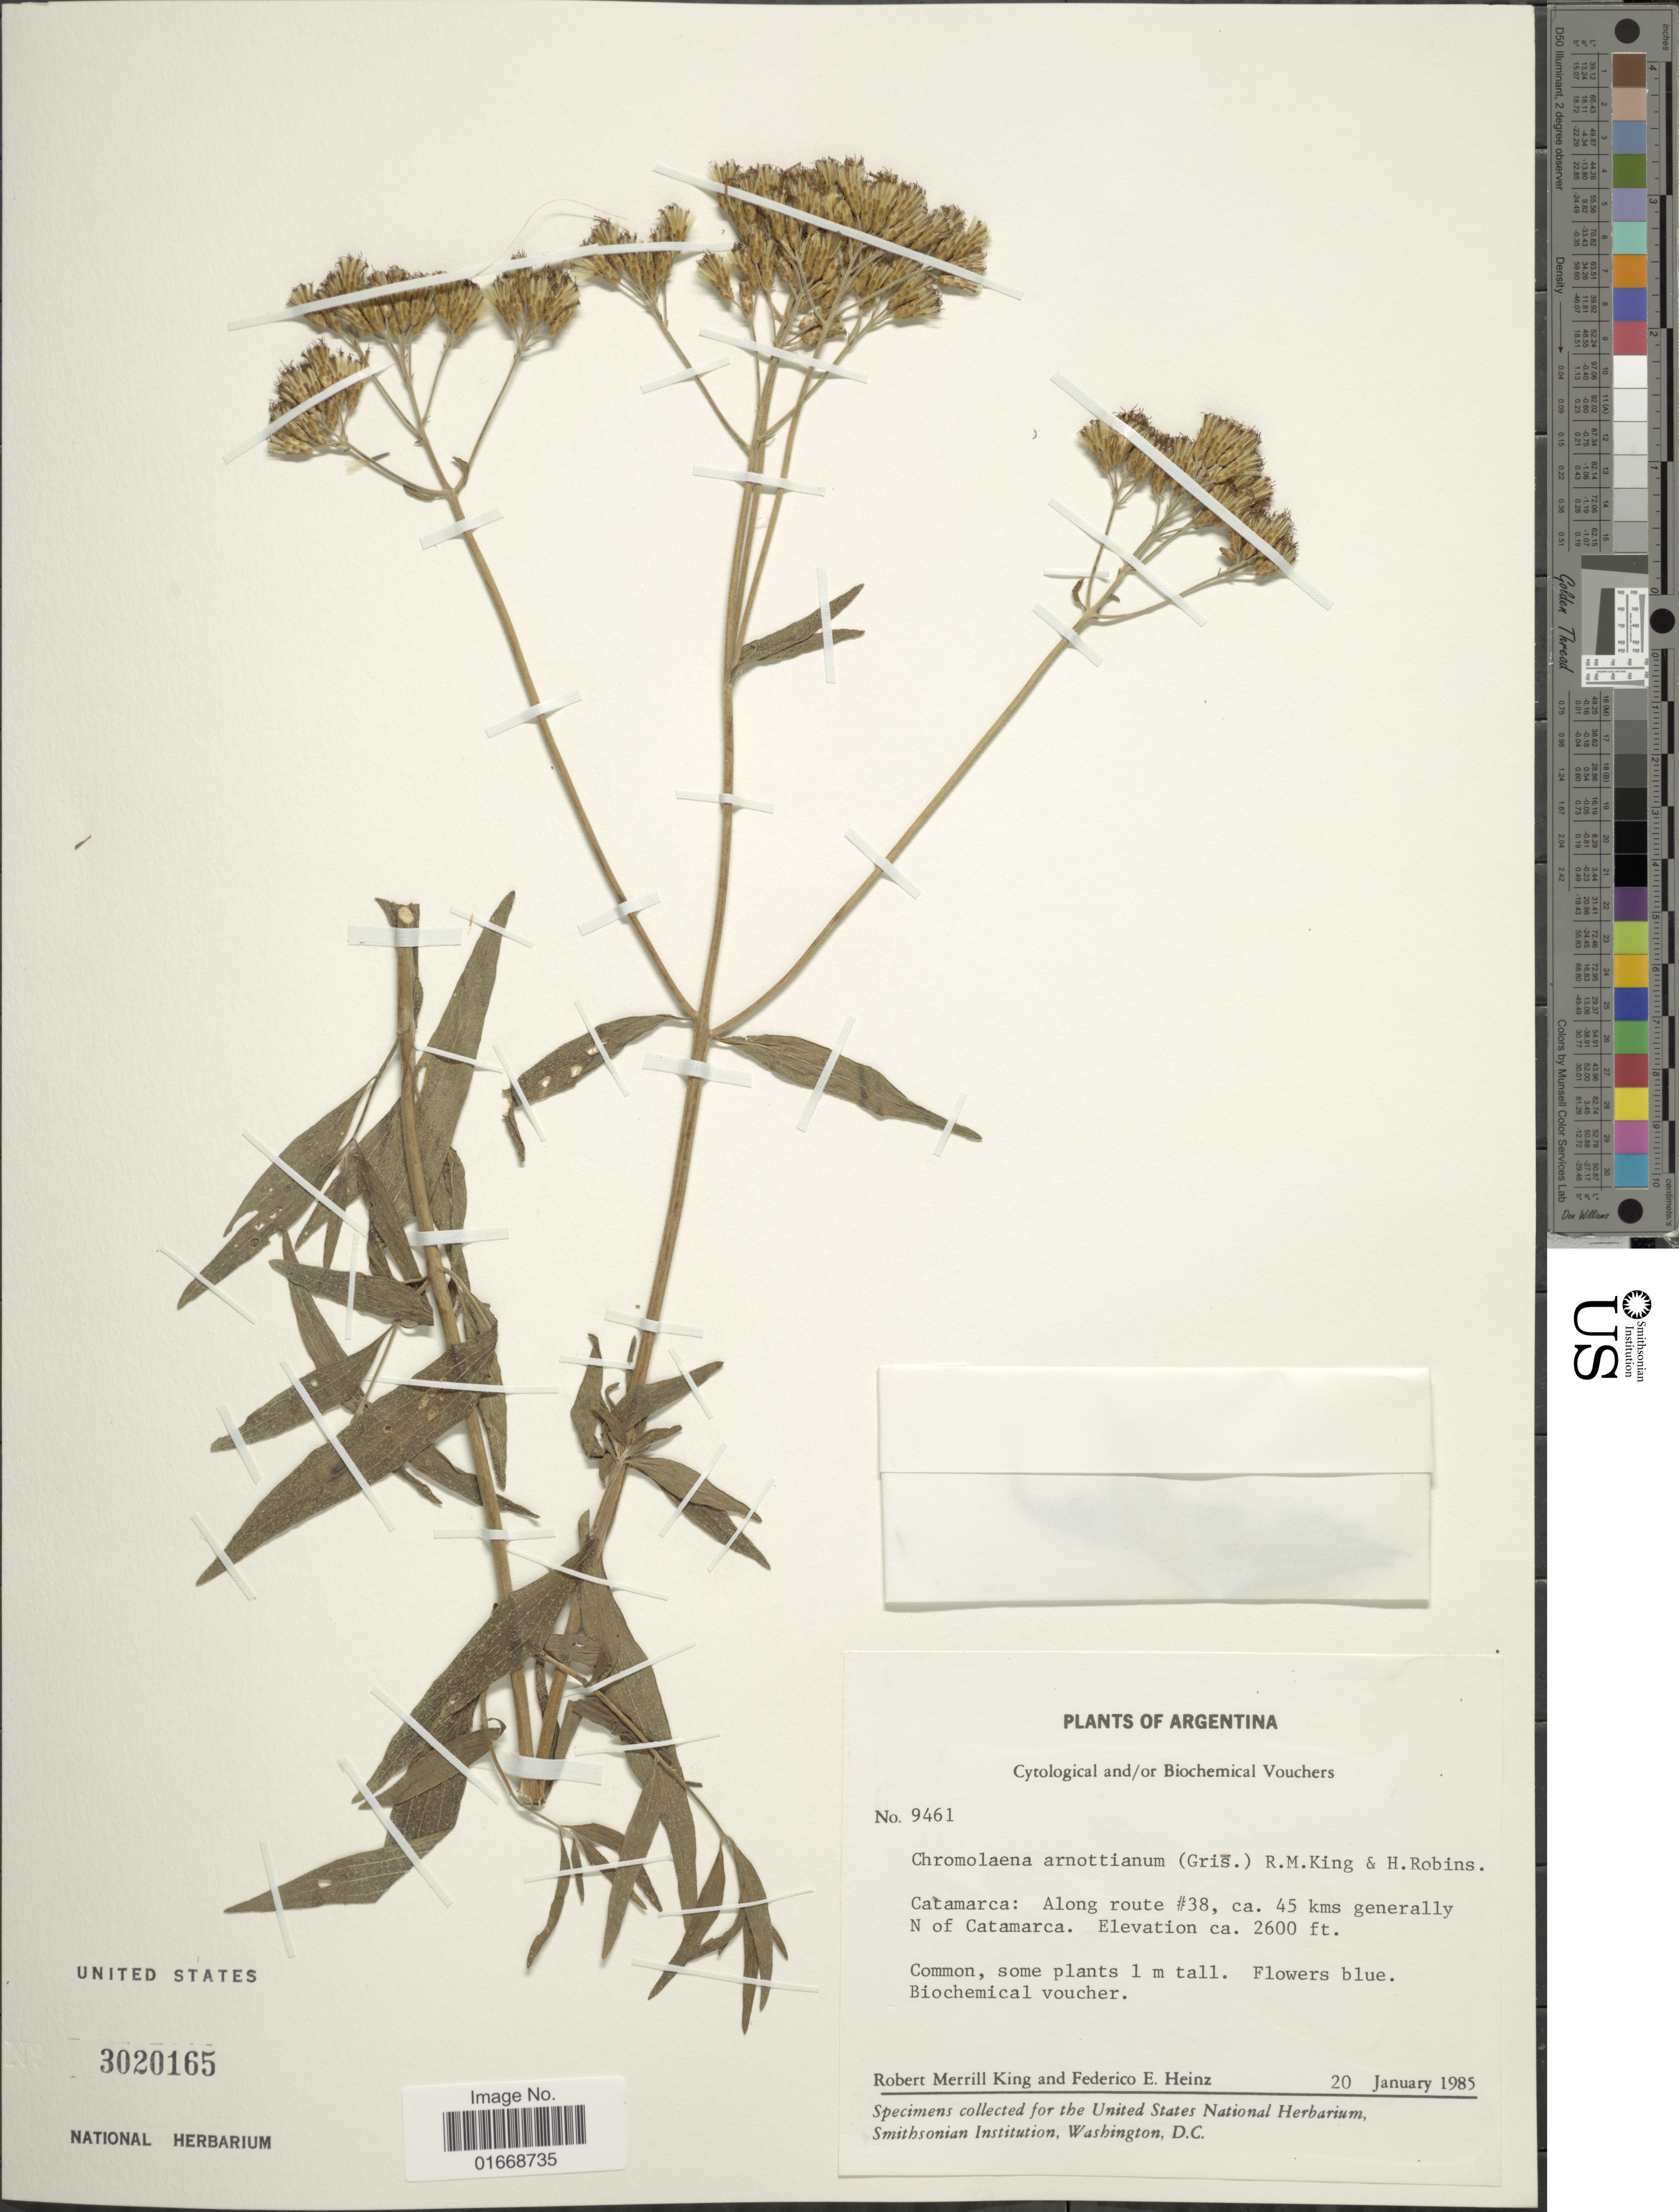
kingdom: Plantae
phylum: Tracheophyta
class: Magnoliopsida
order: Asterales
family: Asteraceae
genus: Chromolaena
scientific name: Chromolaena arnottiana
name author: (Griseb.) R.M. King & H. Rob.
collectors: R. M. King & F. Heinz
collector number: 9461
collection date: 1985-01-20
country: Argentina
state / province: Catamarca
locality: Catamarca: Along route #38, 45 kms generally N of Catamarca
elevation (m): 792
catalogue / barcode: US 3020165